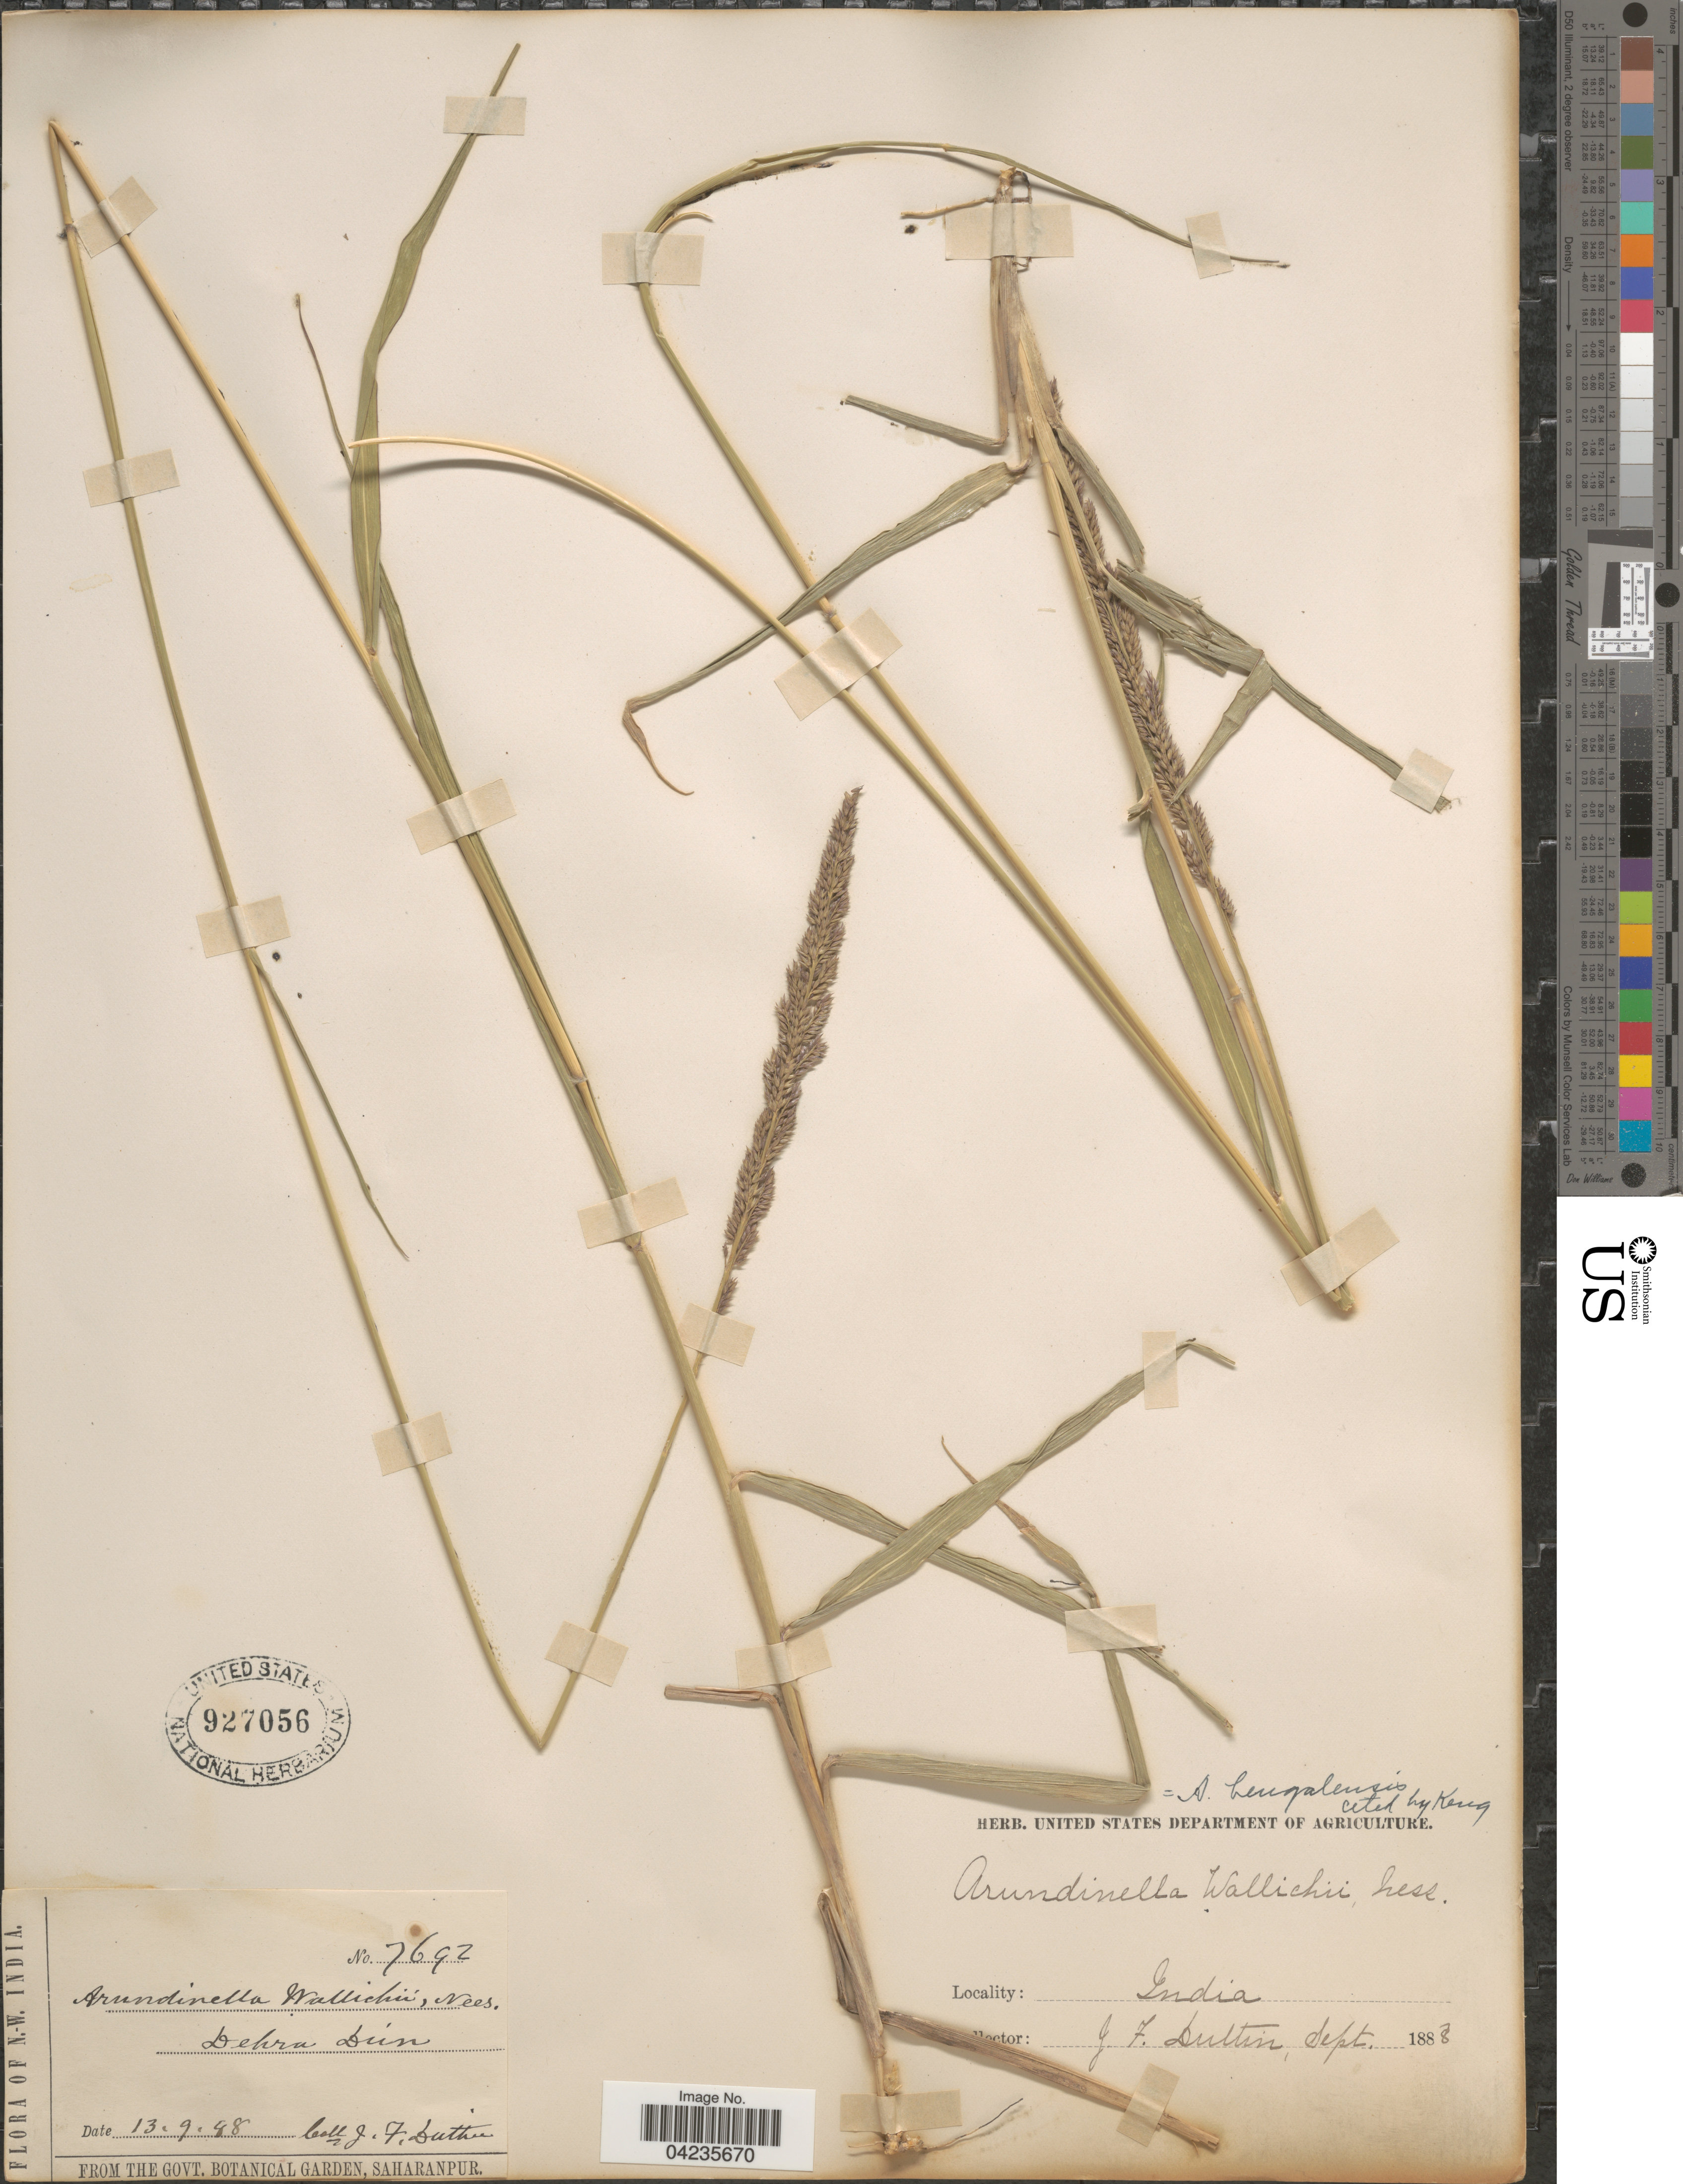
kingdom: Plantae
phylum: Tracheophyta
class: Liliopsida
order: Poales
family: Poaceae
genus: Arundinella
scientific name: Arundinella bengalensis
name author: (Spreng.) Druce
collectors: J. F. Duthie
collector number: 7692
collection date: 1888-09-13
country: India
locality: Dehra Dun.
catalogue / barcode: US 927056